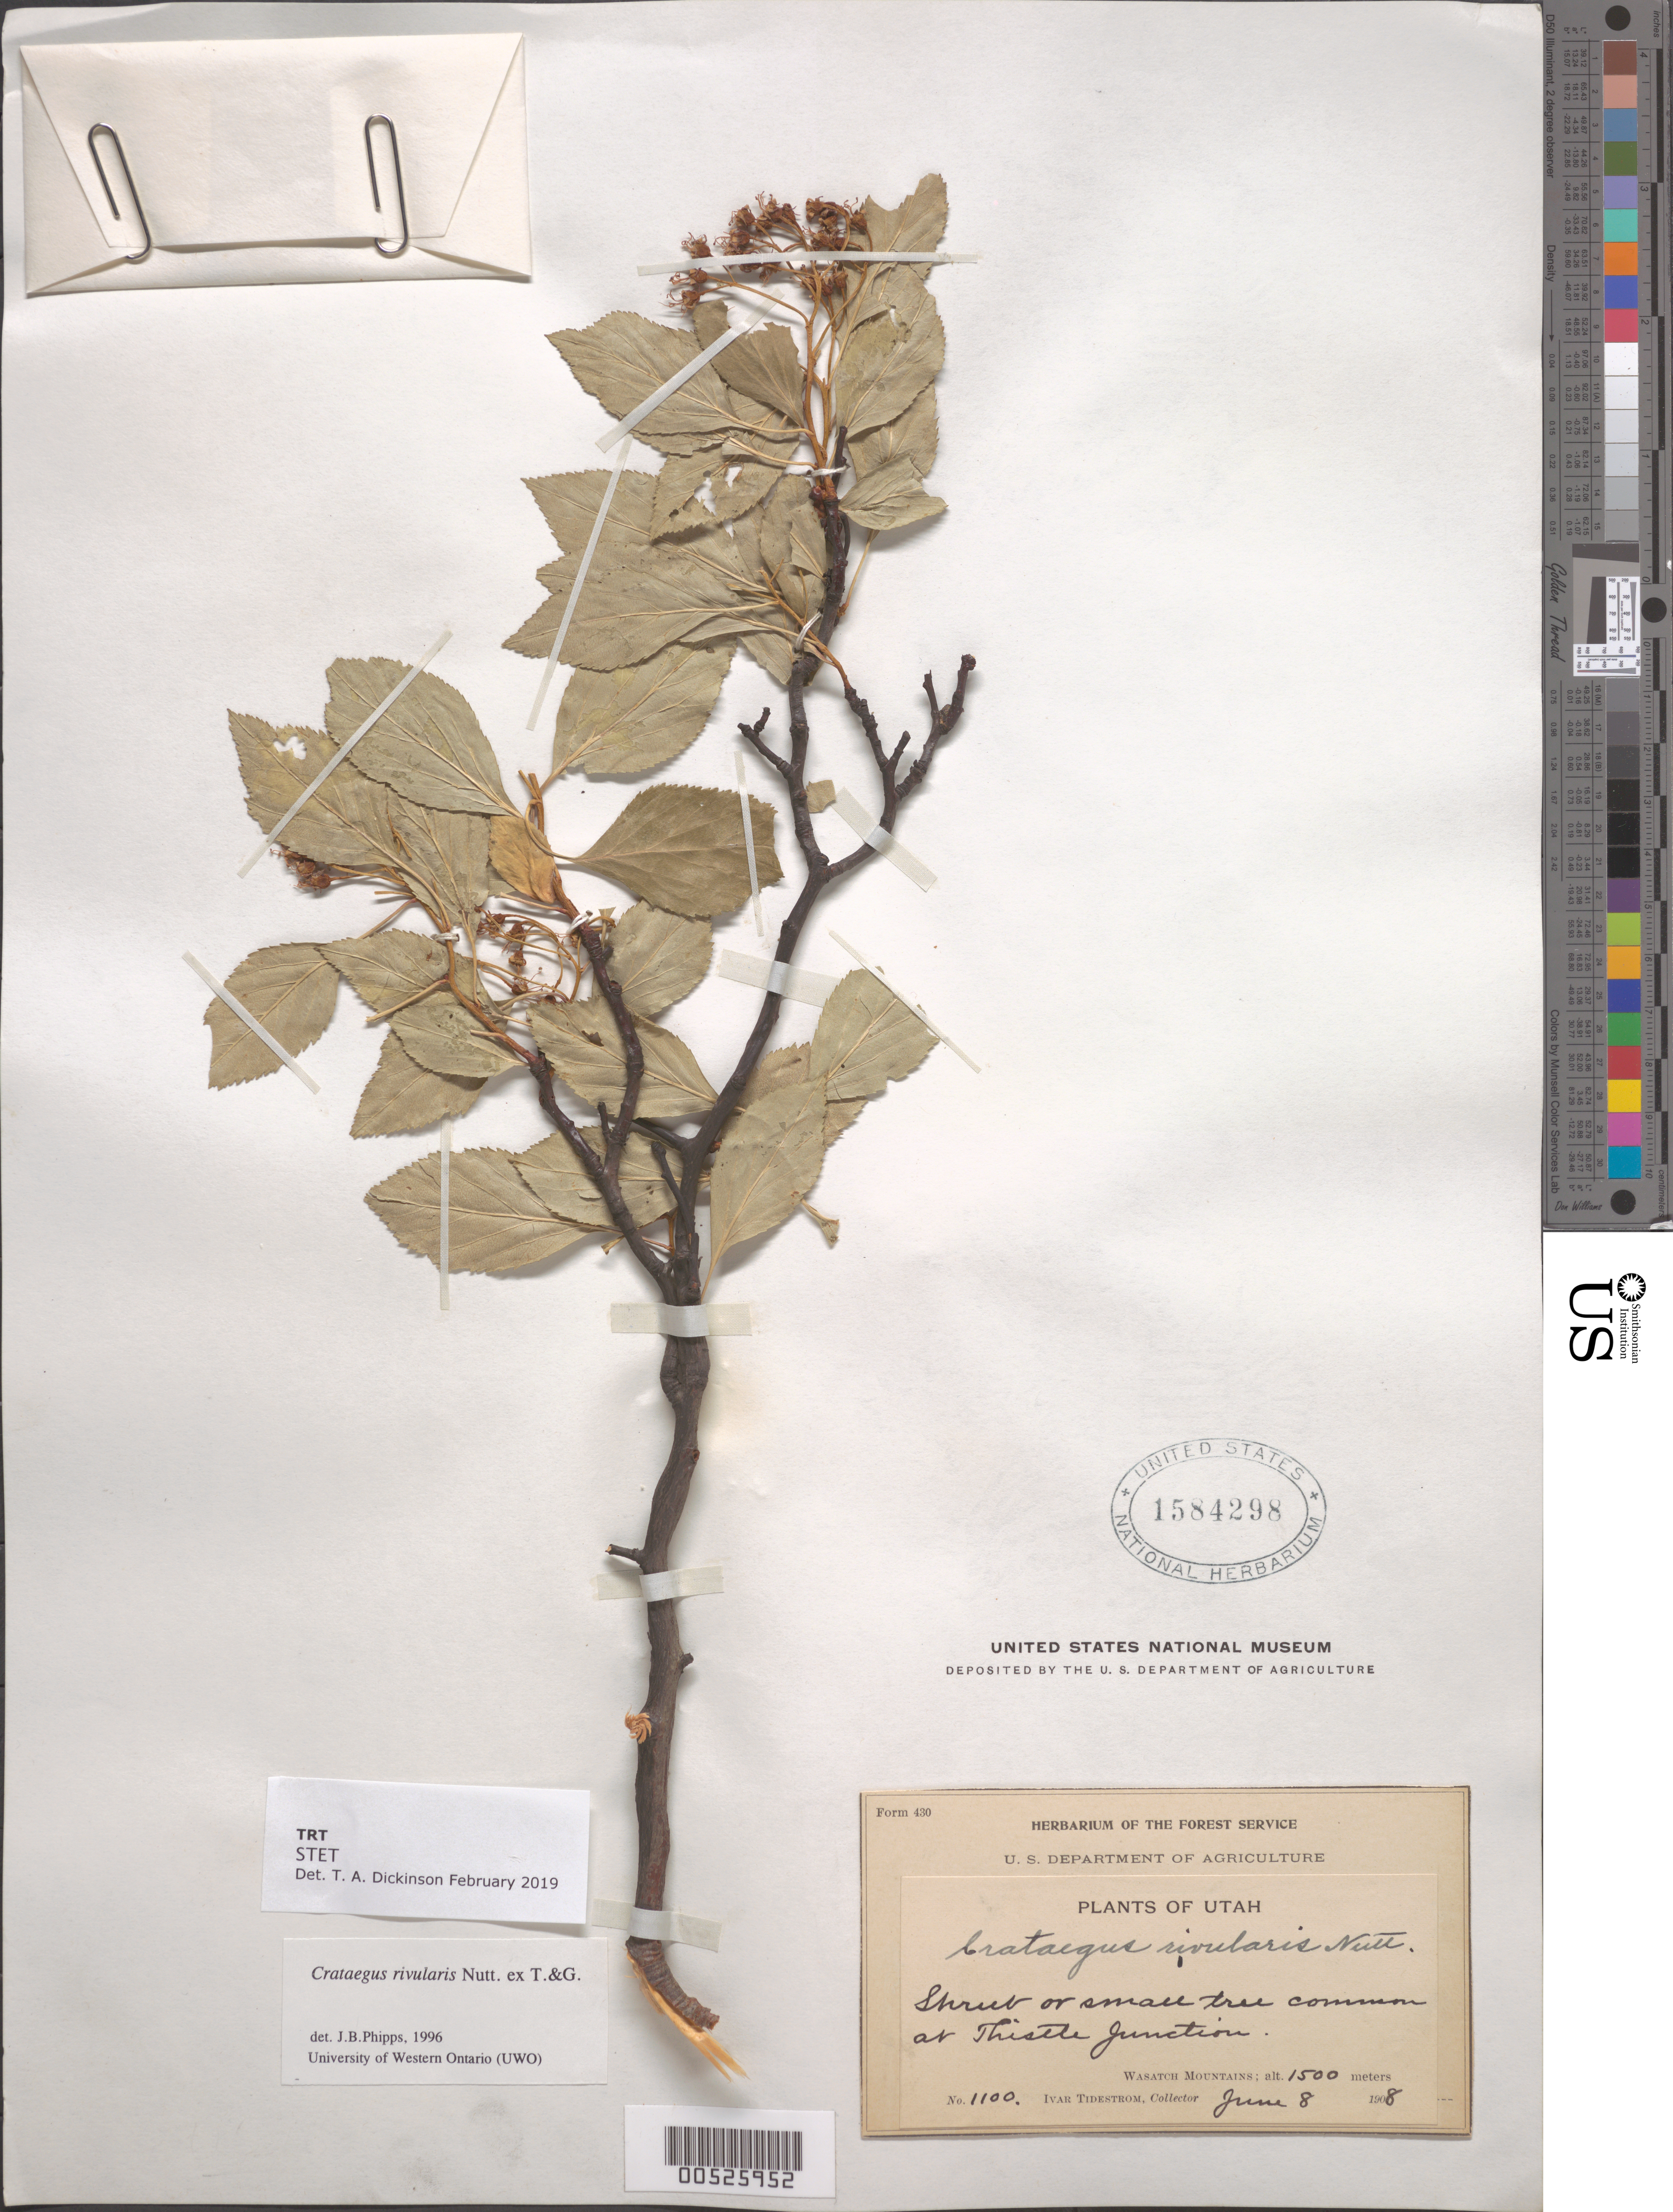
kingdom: Plantae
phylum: Tracheophyta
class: Magnoliopsida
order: Rosales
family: Rosaceae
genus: Crataegus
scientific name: Crataegus rivularis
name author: Nutt.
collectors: I. F. Tidestrom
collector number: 1100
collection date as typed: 08 Jun 1908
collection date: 1908-06-08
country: United States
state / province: Utah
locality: Thistle Junction, Wasatch Mtns.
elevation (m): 1500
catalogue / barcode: US 1584298